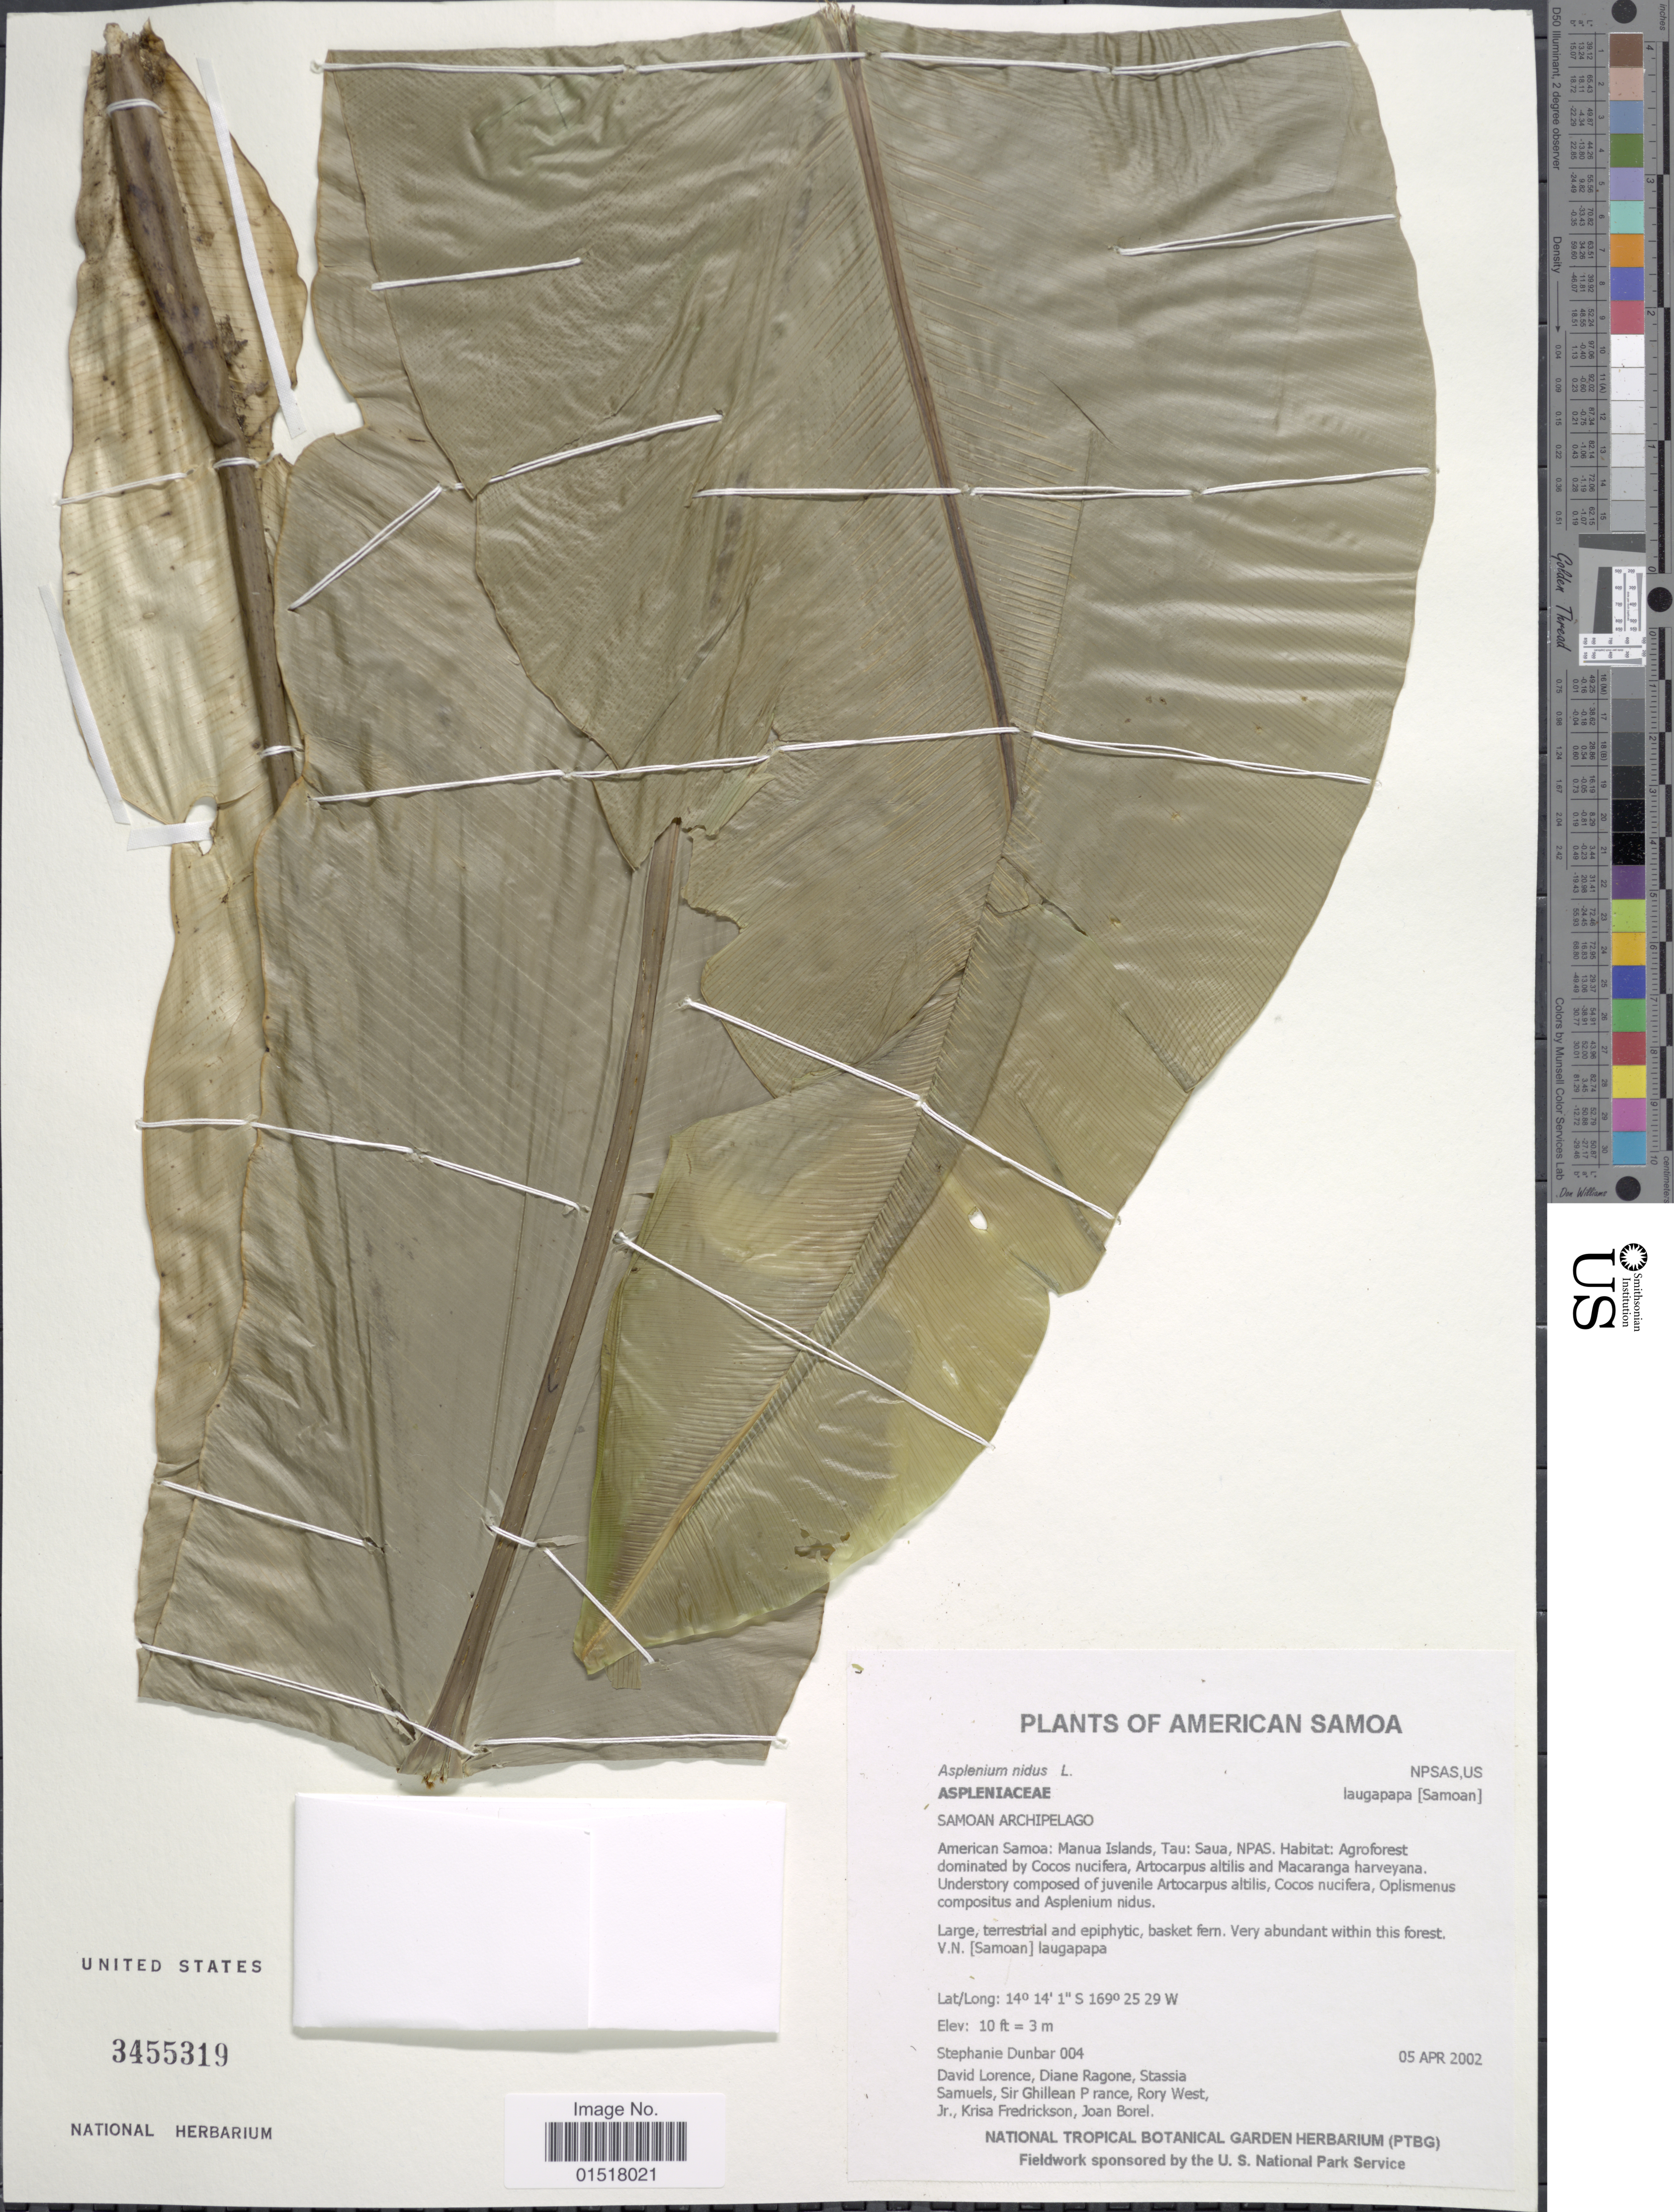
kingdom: Plantae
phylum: Tracheophyta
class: Polypodiopsida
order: Polypodiales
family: Aspleniaceae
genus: Asplenium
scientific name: Asplenium nidus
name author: L.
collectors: S. Dunbar, D. Lorence, D. Ragone, S. Samuels & et al.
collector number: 004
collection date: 2002-04-05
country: American Samoa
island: Tau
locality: Samoan Archipelago. American Samoa: Manua Islands, Tau: Saua, NPAS.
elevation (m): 3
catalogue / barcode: US 3455319